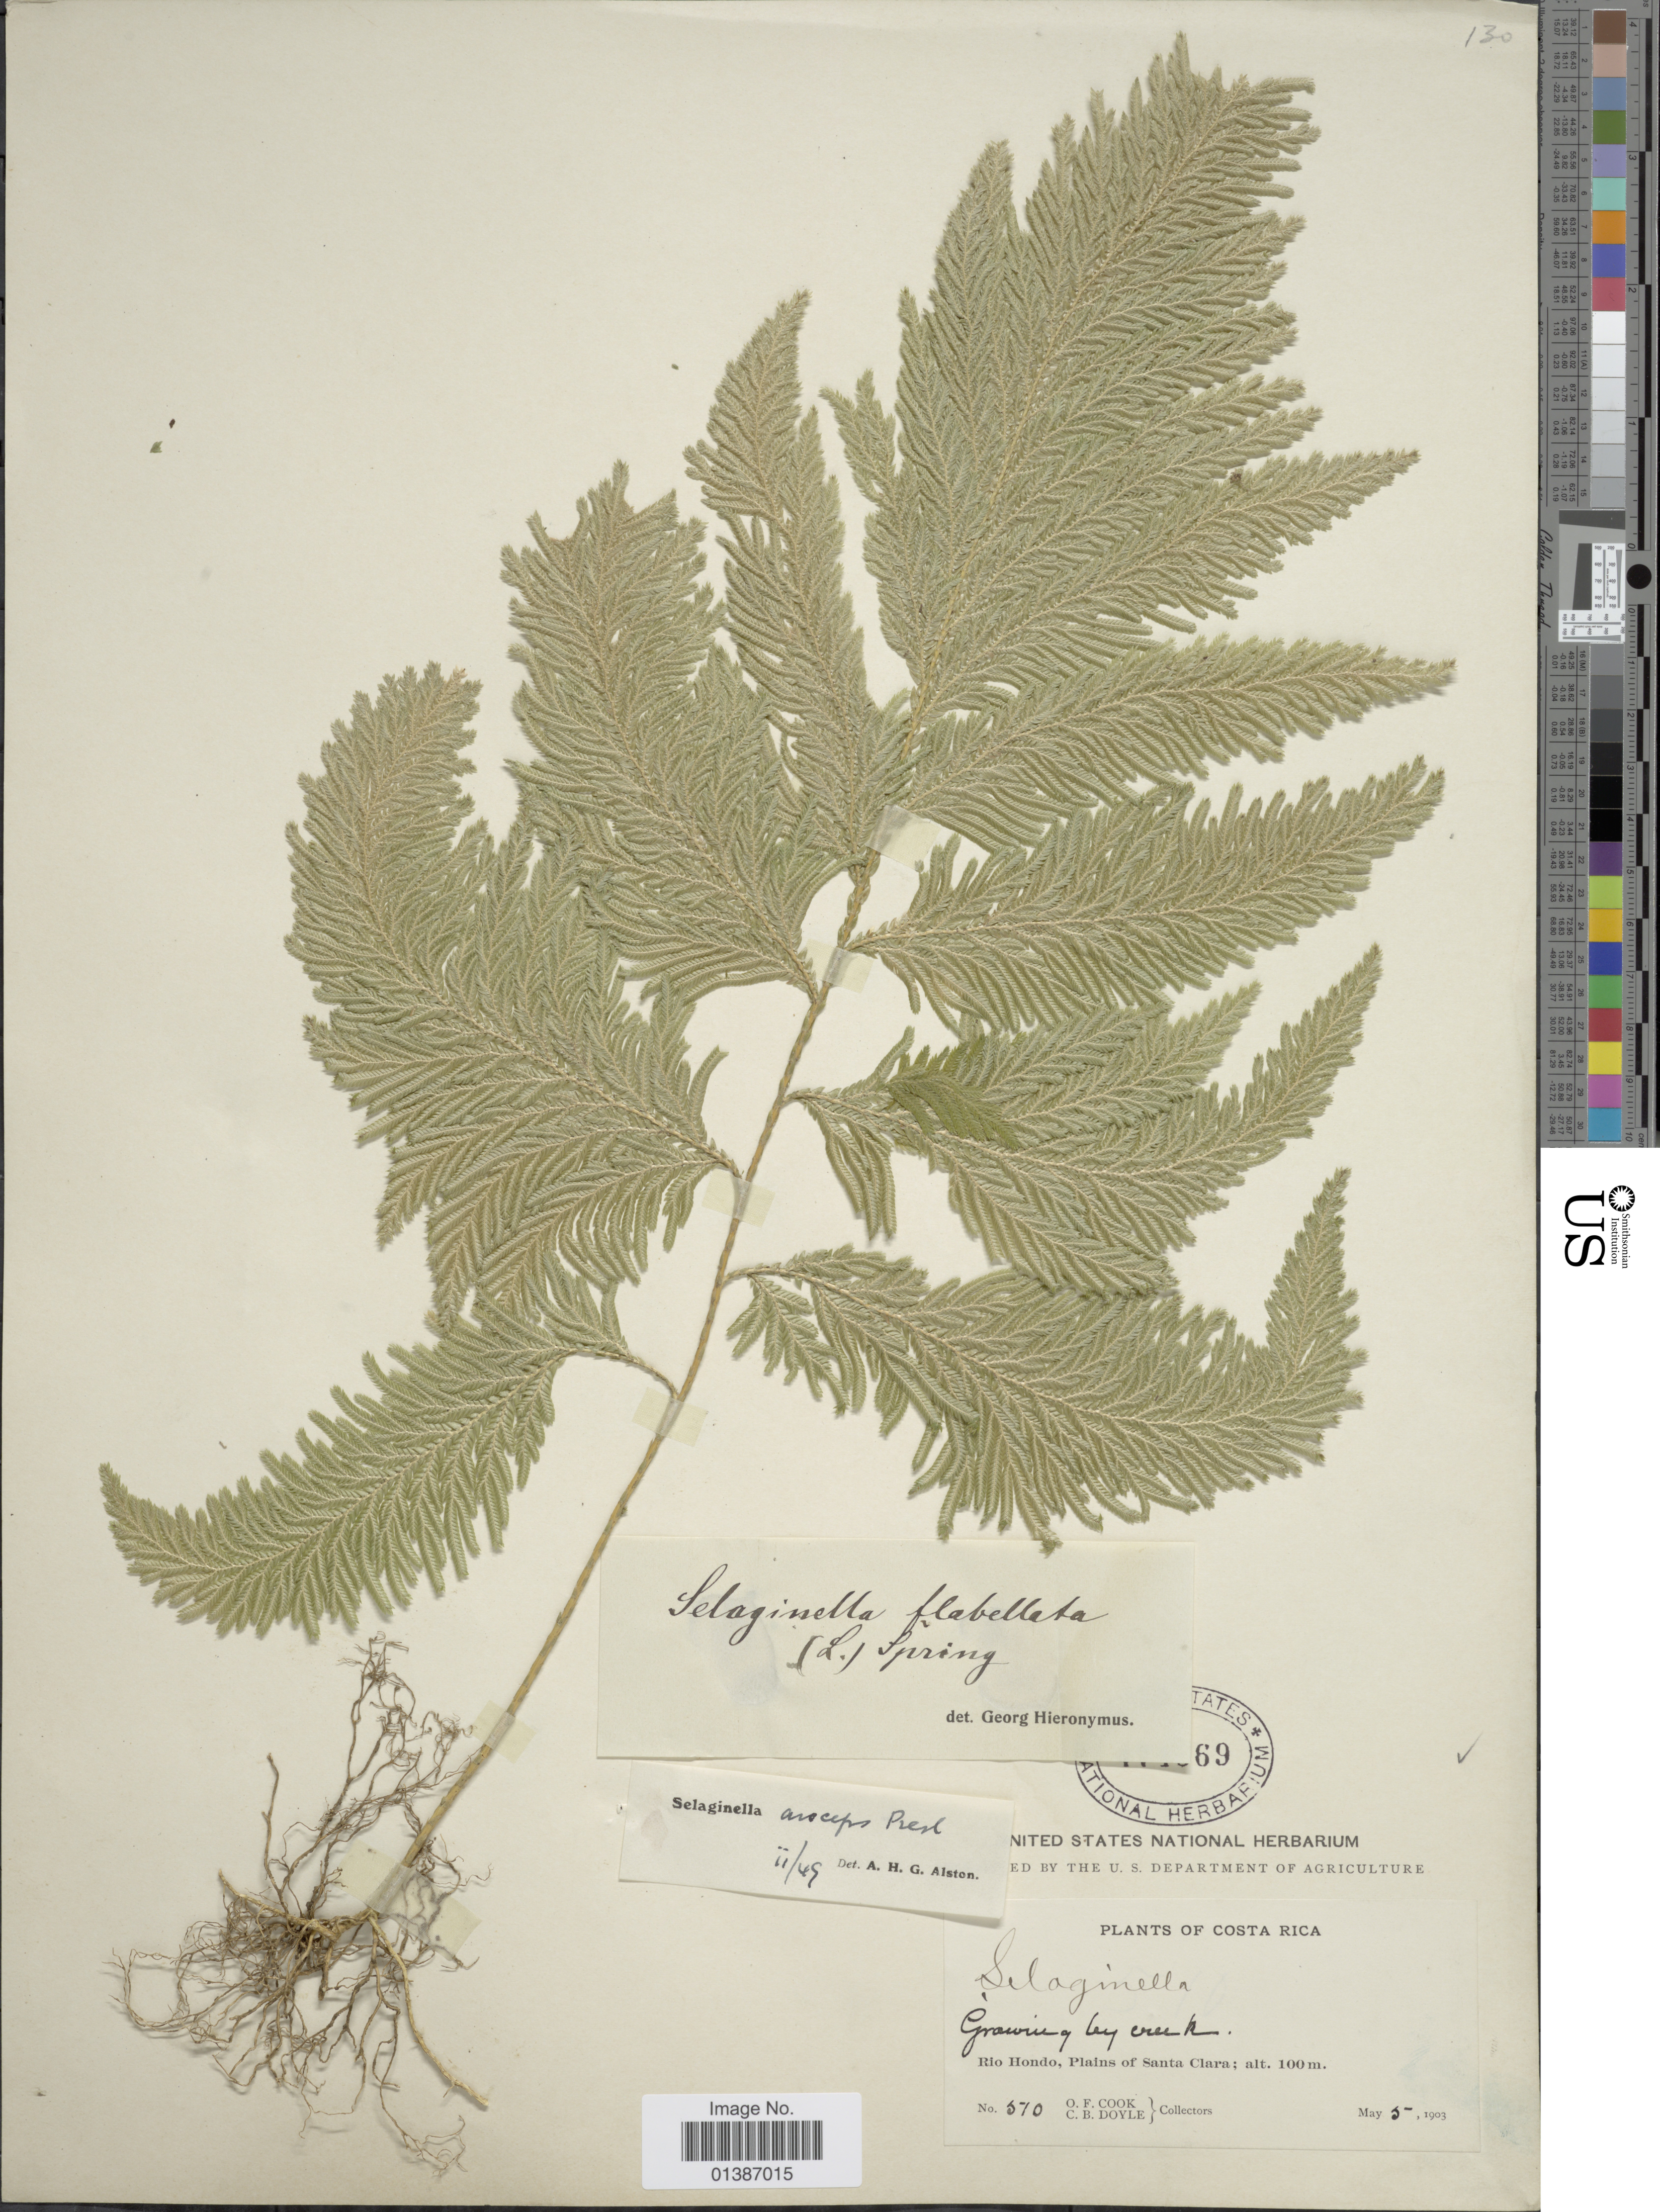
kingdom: Plantae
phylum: Tracheophyta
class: Lycopodiopsida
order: Selaginellales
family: Selaginellaceae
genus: Selaginella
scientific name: Selaginella anceps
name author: (C. Presl)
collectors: O. F. Cook & C. Doyle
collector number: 570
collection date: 1903-05-05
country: Costa Rica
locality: Rio Hondo, Plains of Santa Clara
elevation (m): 100